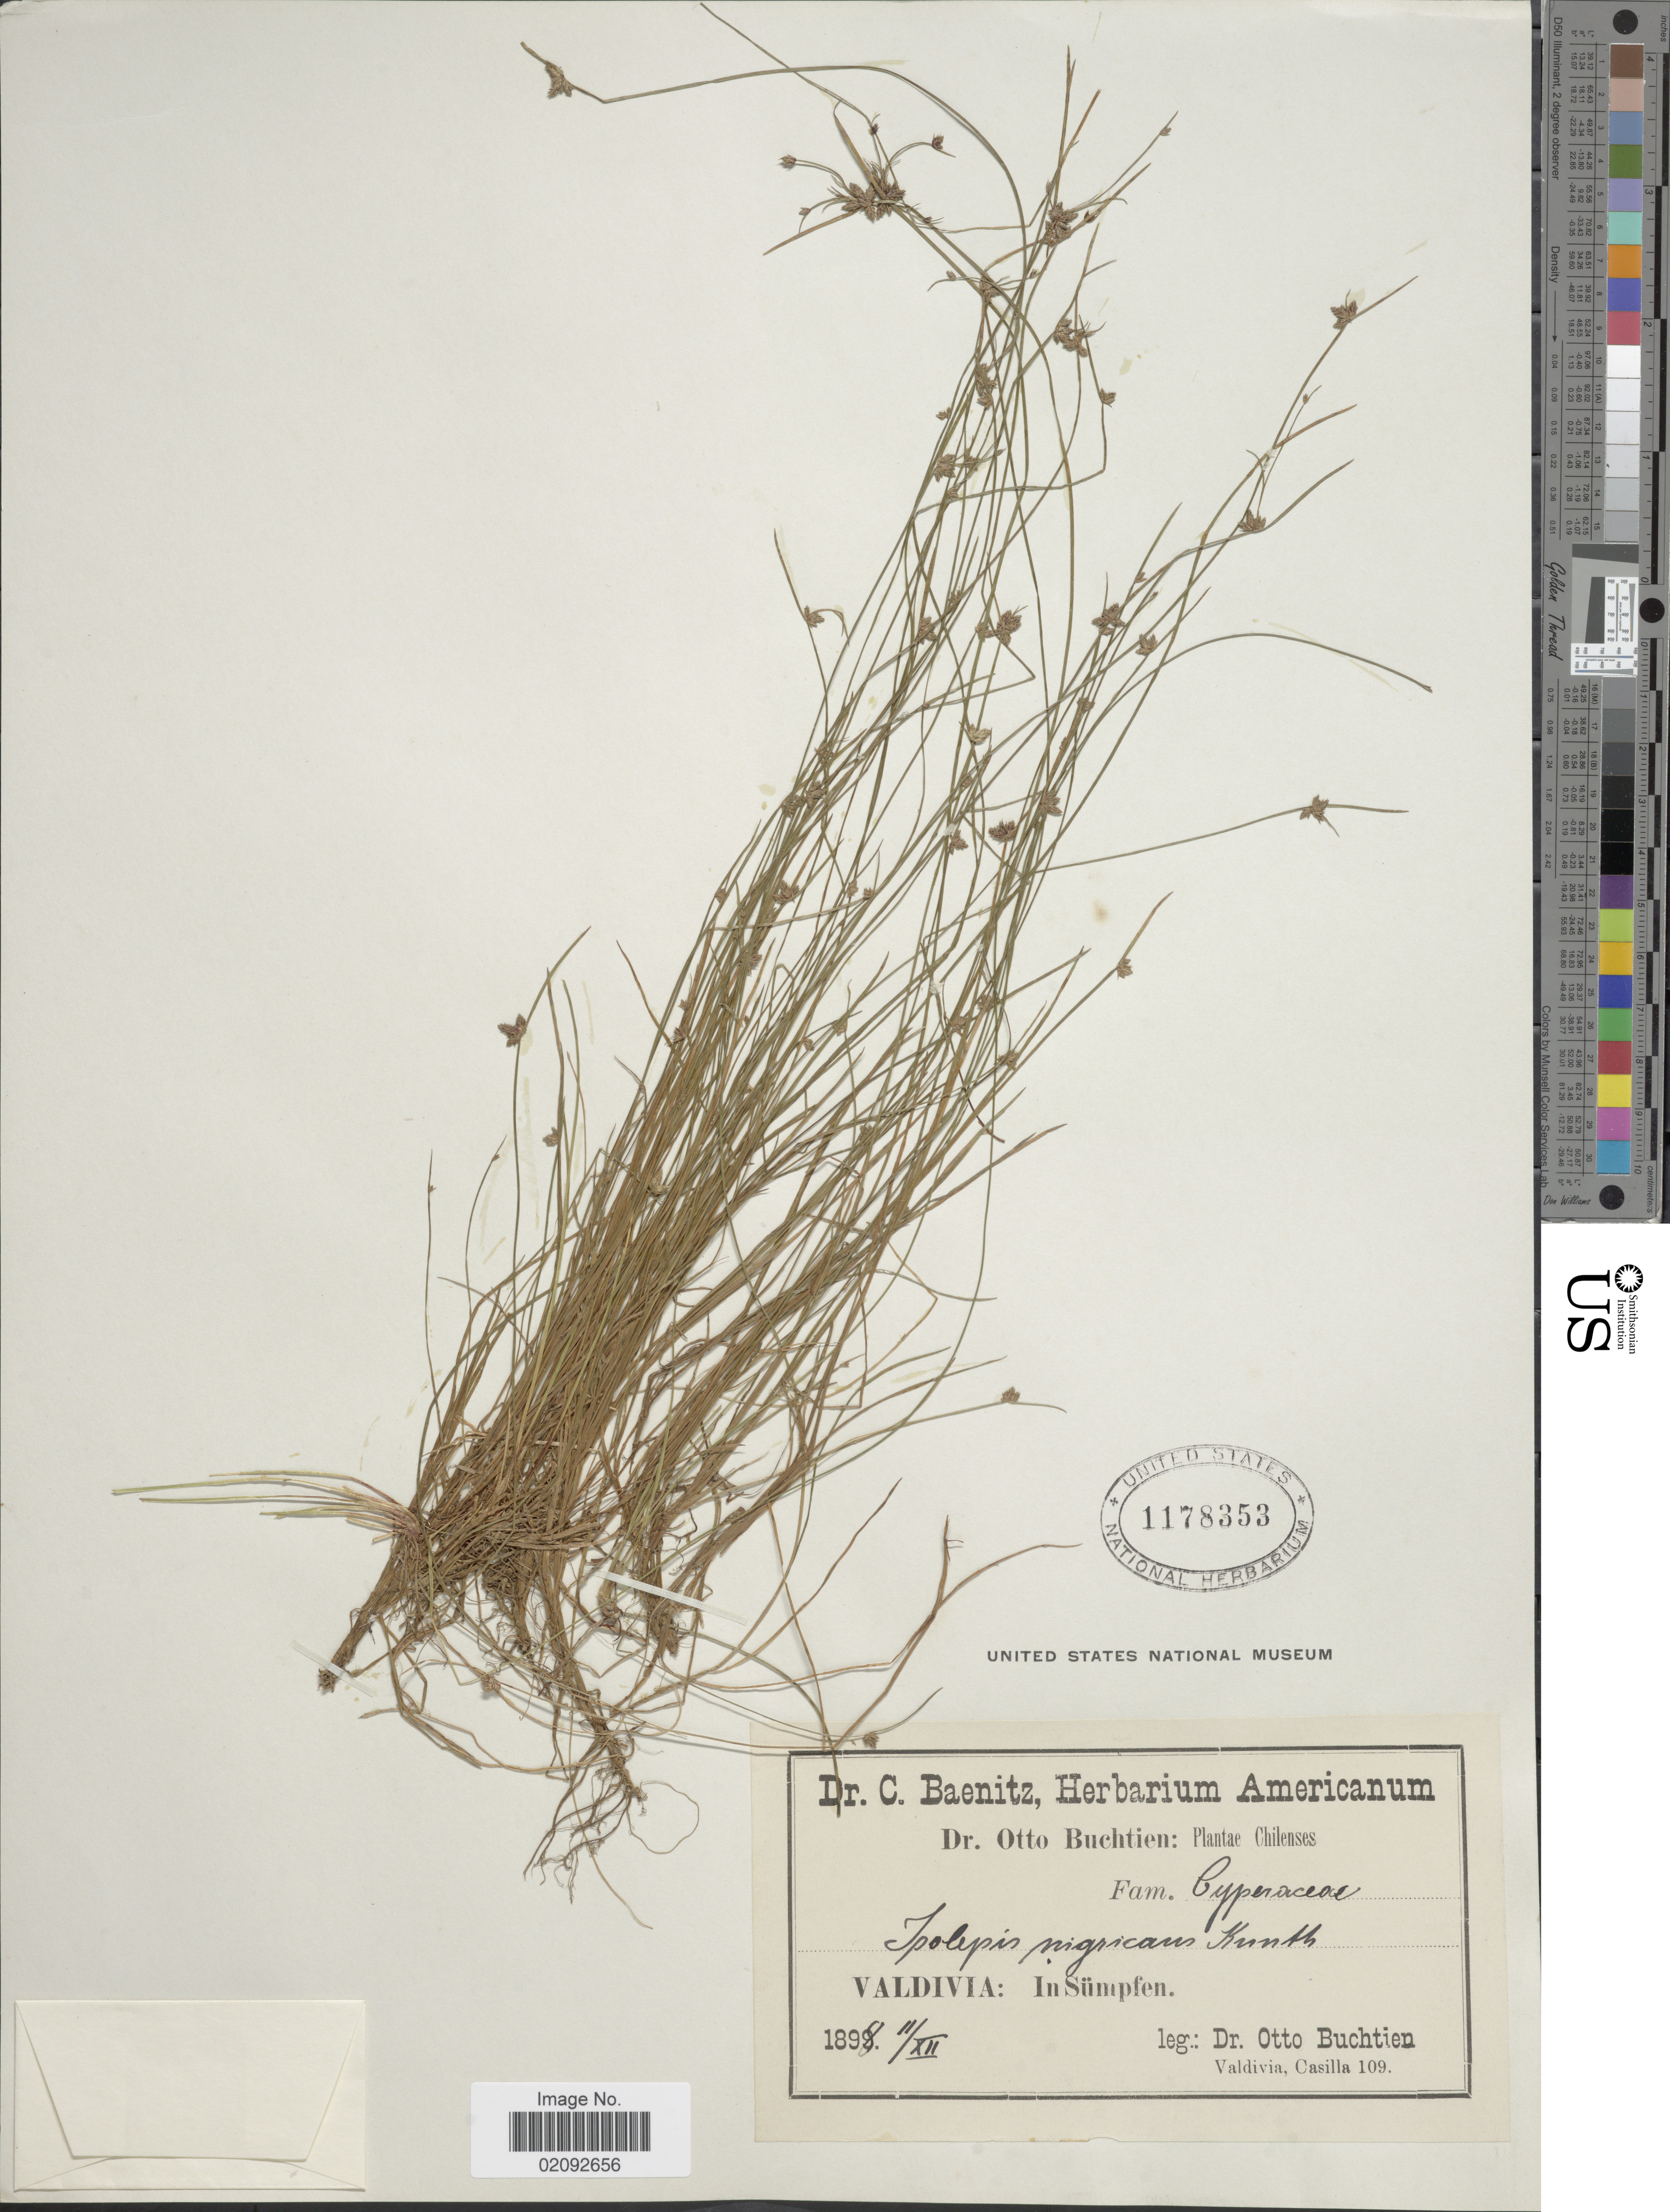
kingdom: Plantae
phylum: Tracheophyta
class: Liliopsida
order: Poales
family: Cyperaceae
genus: Isolepis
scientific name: Isolepis nigricans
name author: Kunth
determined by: Strong, Mark T., (BOT), Smithsonian Institution - National Museum of Natural History (UNITED STATES)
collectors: O. Buchtien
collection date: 1898-12-11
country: Chile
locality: Chilenses, Valdivia: inSumpfen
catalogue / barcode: US 1178353